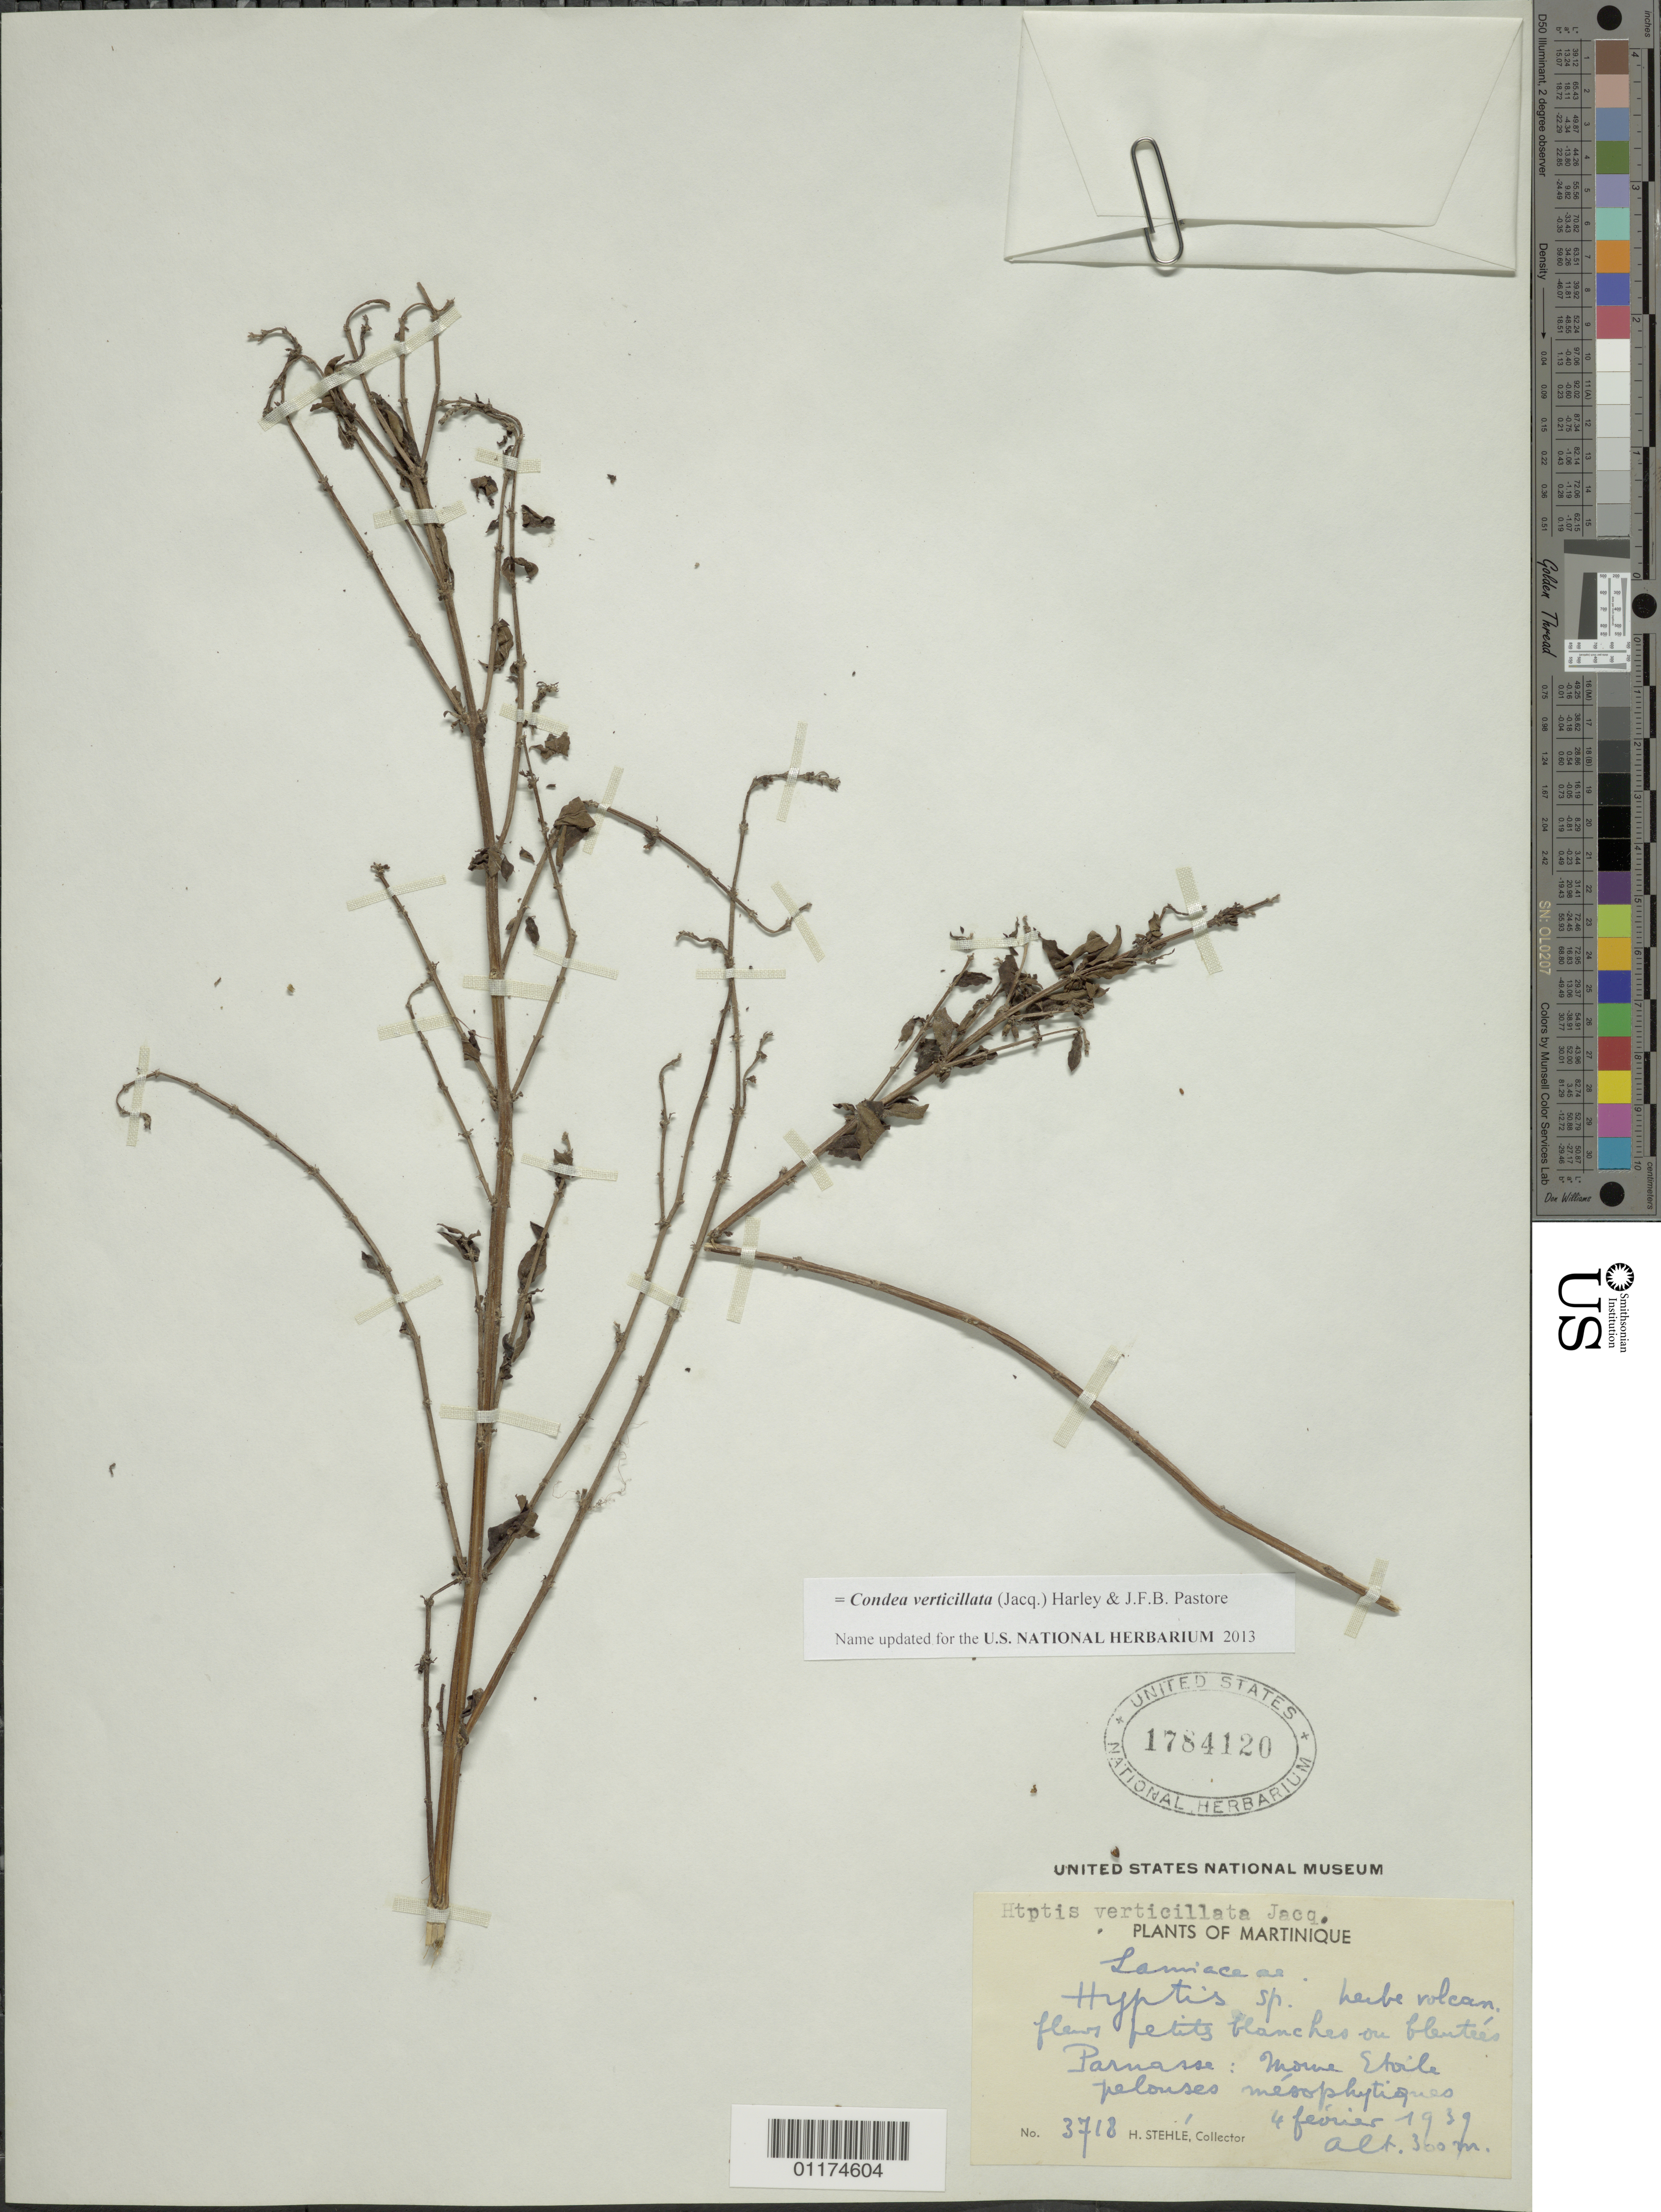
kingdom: Plantae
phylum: Tracheophyta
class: Magnoliopsida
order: Lamiales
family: Lamiaceae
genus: Condea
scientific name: Condea verticillata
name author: (Jacq.) Harley & J.F.B. Pastore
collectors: H. Stehlé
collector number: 3718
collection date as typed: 04 Feb 1939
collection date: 1939-02-04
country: Martinique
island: Martinique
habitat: Pelouses mesophytiques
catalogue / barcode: US 1784120